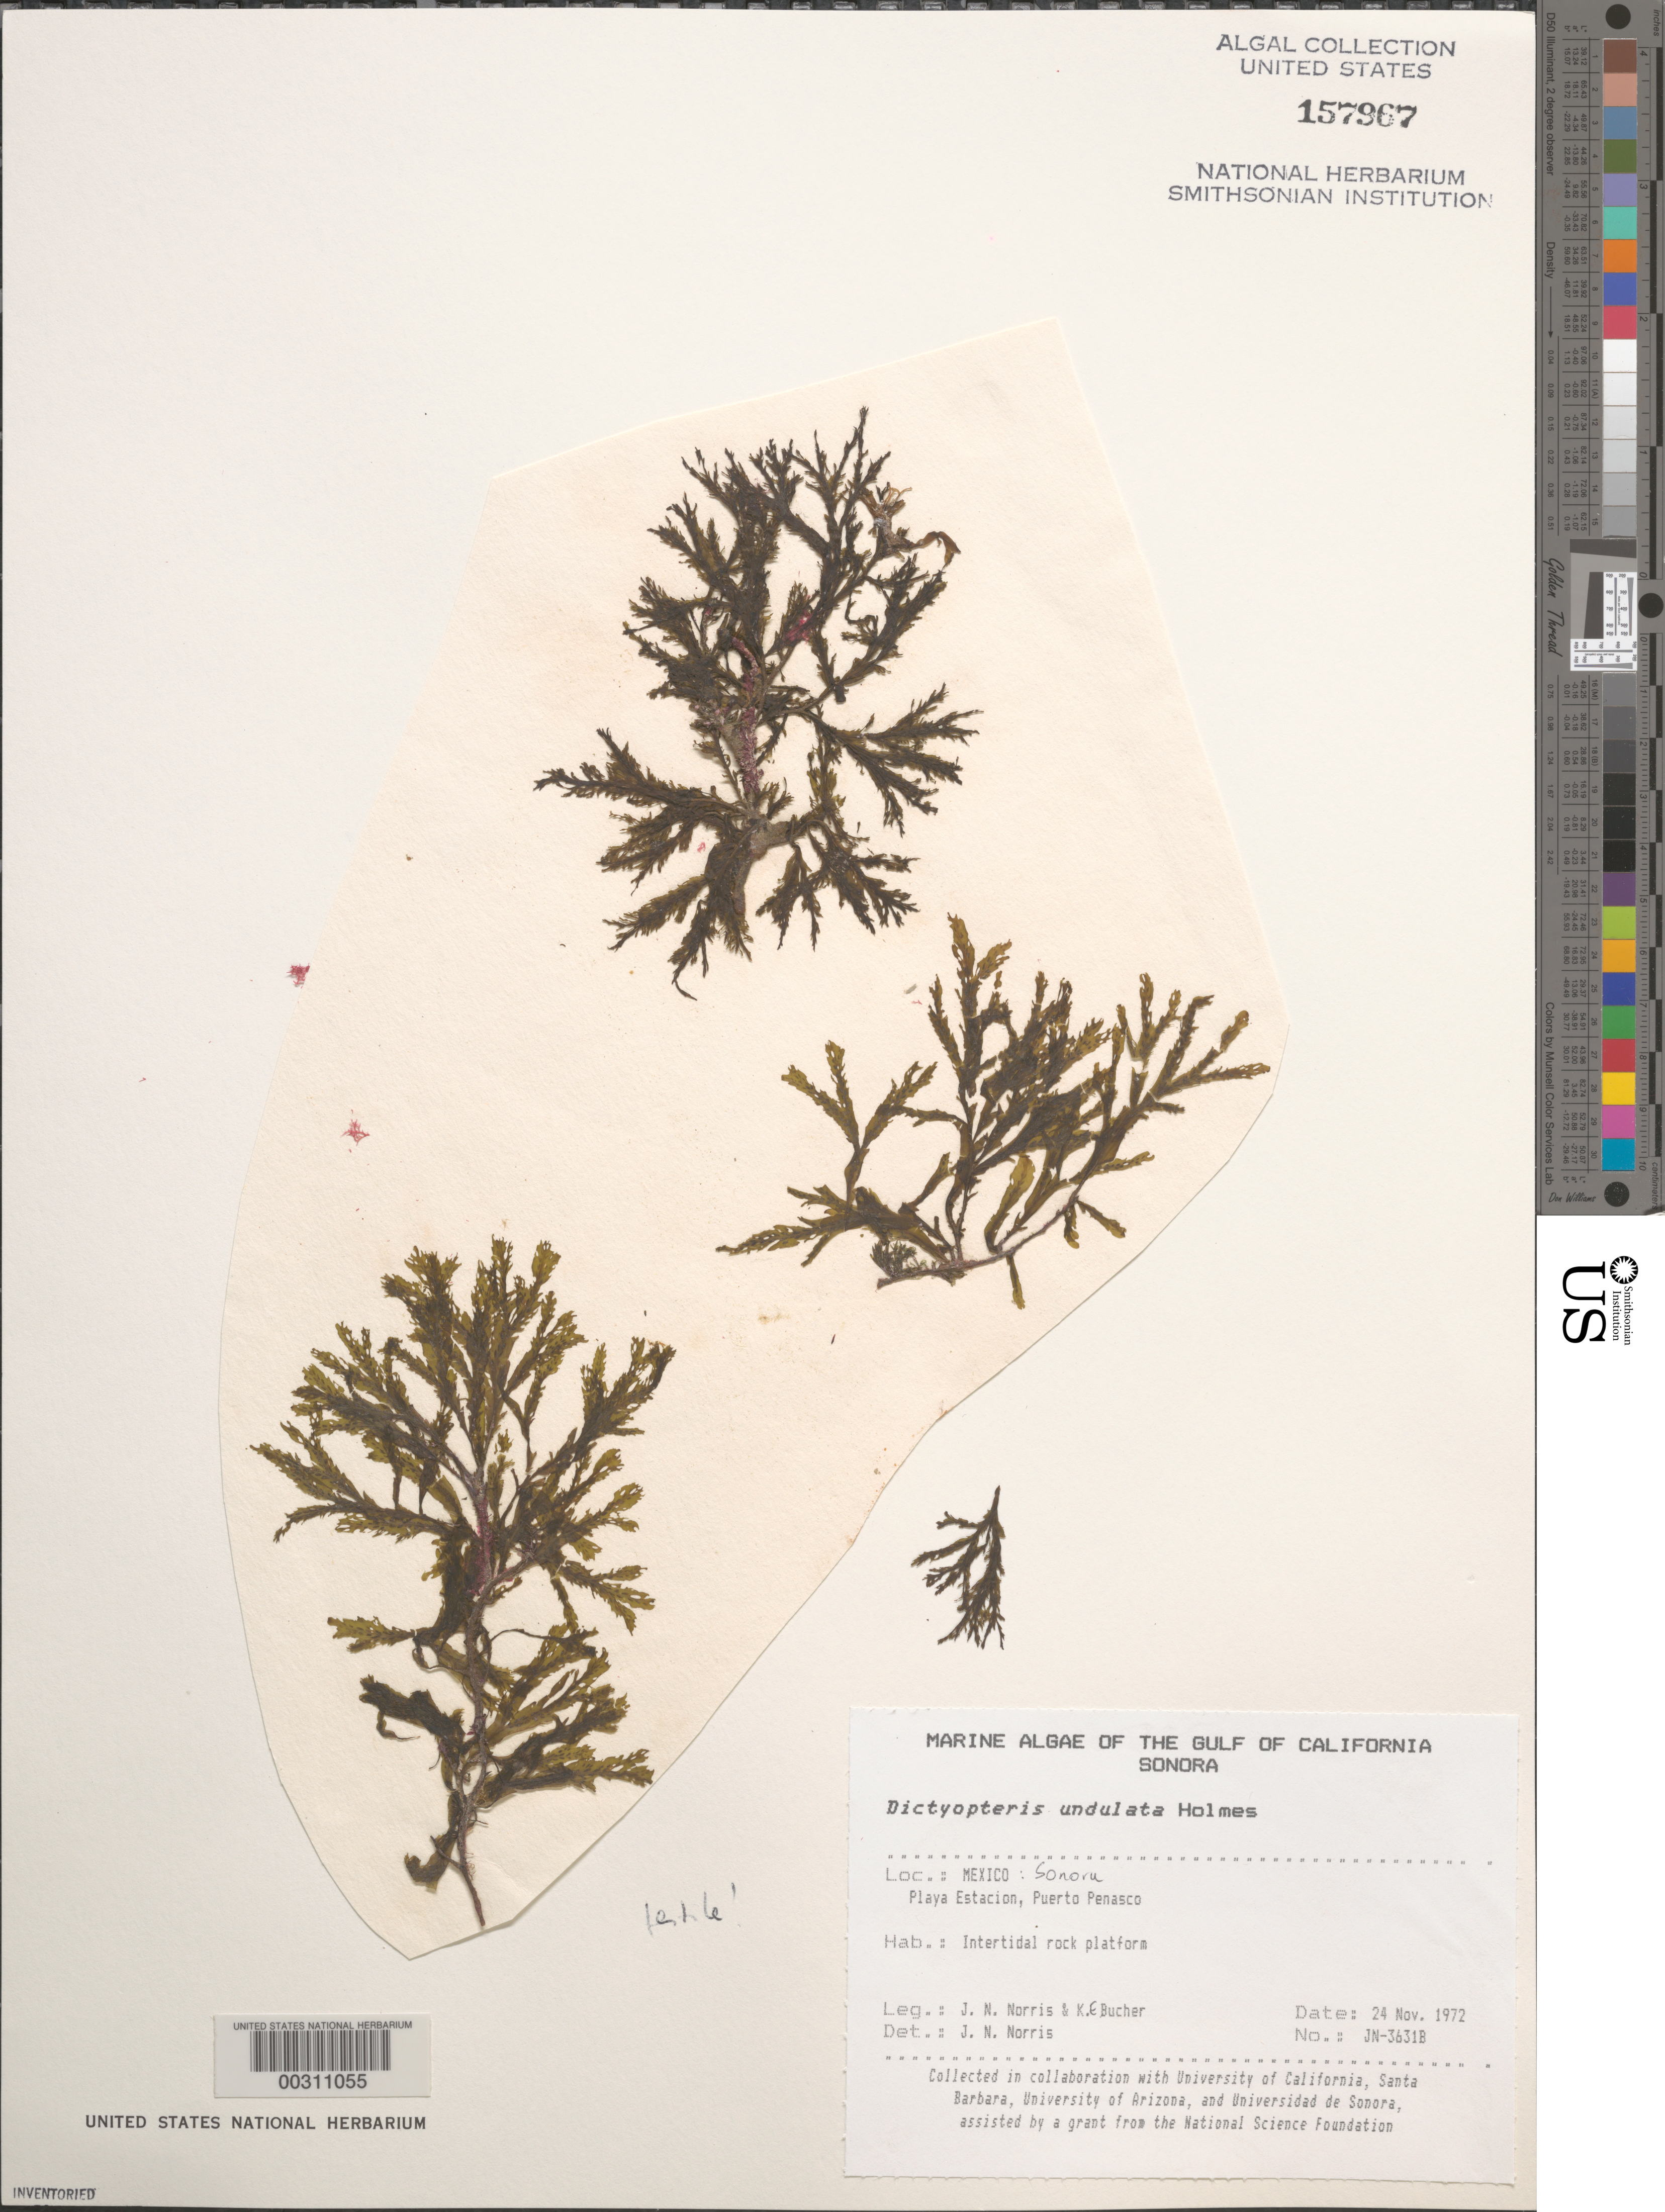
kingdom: Chromista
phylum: Ochrophyta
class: Phaeophyceae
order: Dictyotales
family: Dictyotaceae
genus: Dictyopteris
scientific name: Dictyopteris undulata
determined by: Norris, James N.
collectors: J. N. Norris & K. E. Bucher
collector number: JN-3631b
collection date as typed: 24 Nov 1972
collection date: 1972-11-24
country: Mexico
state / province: Sonora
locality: Playa Estacion, Puerto Penasco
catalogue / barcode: US 157967